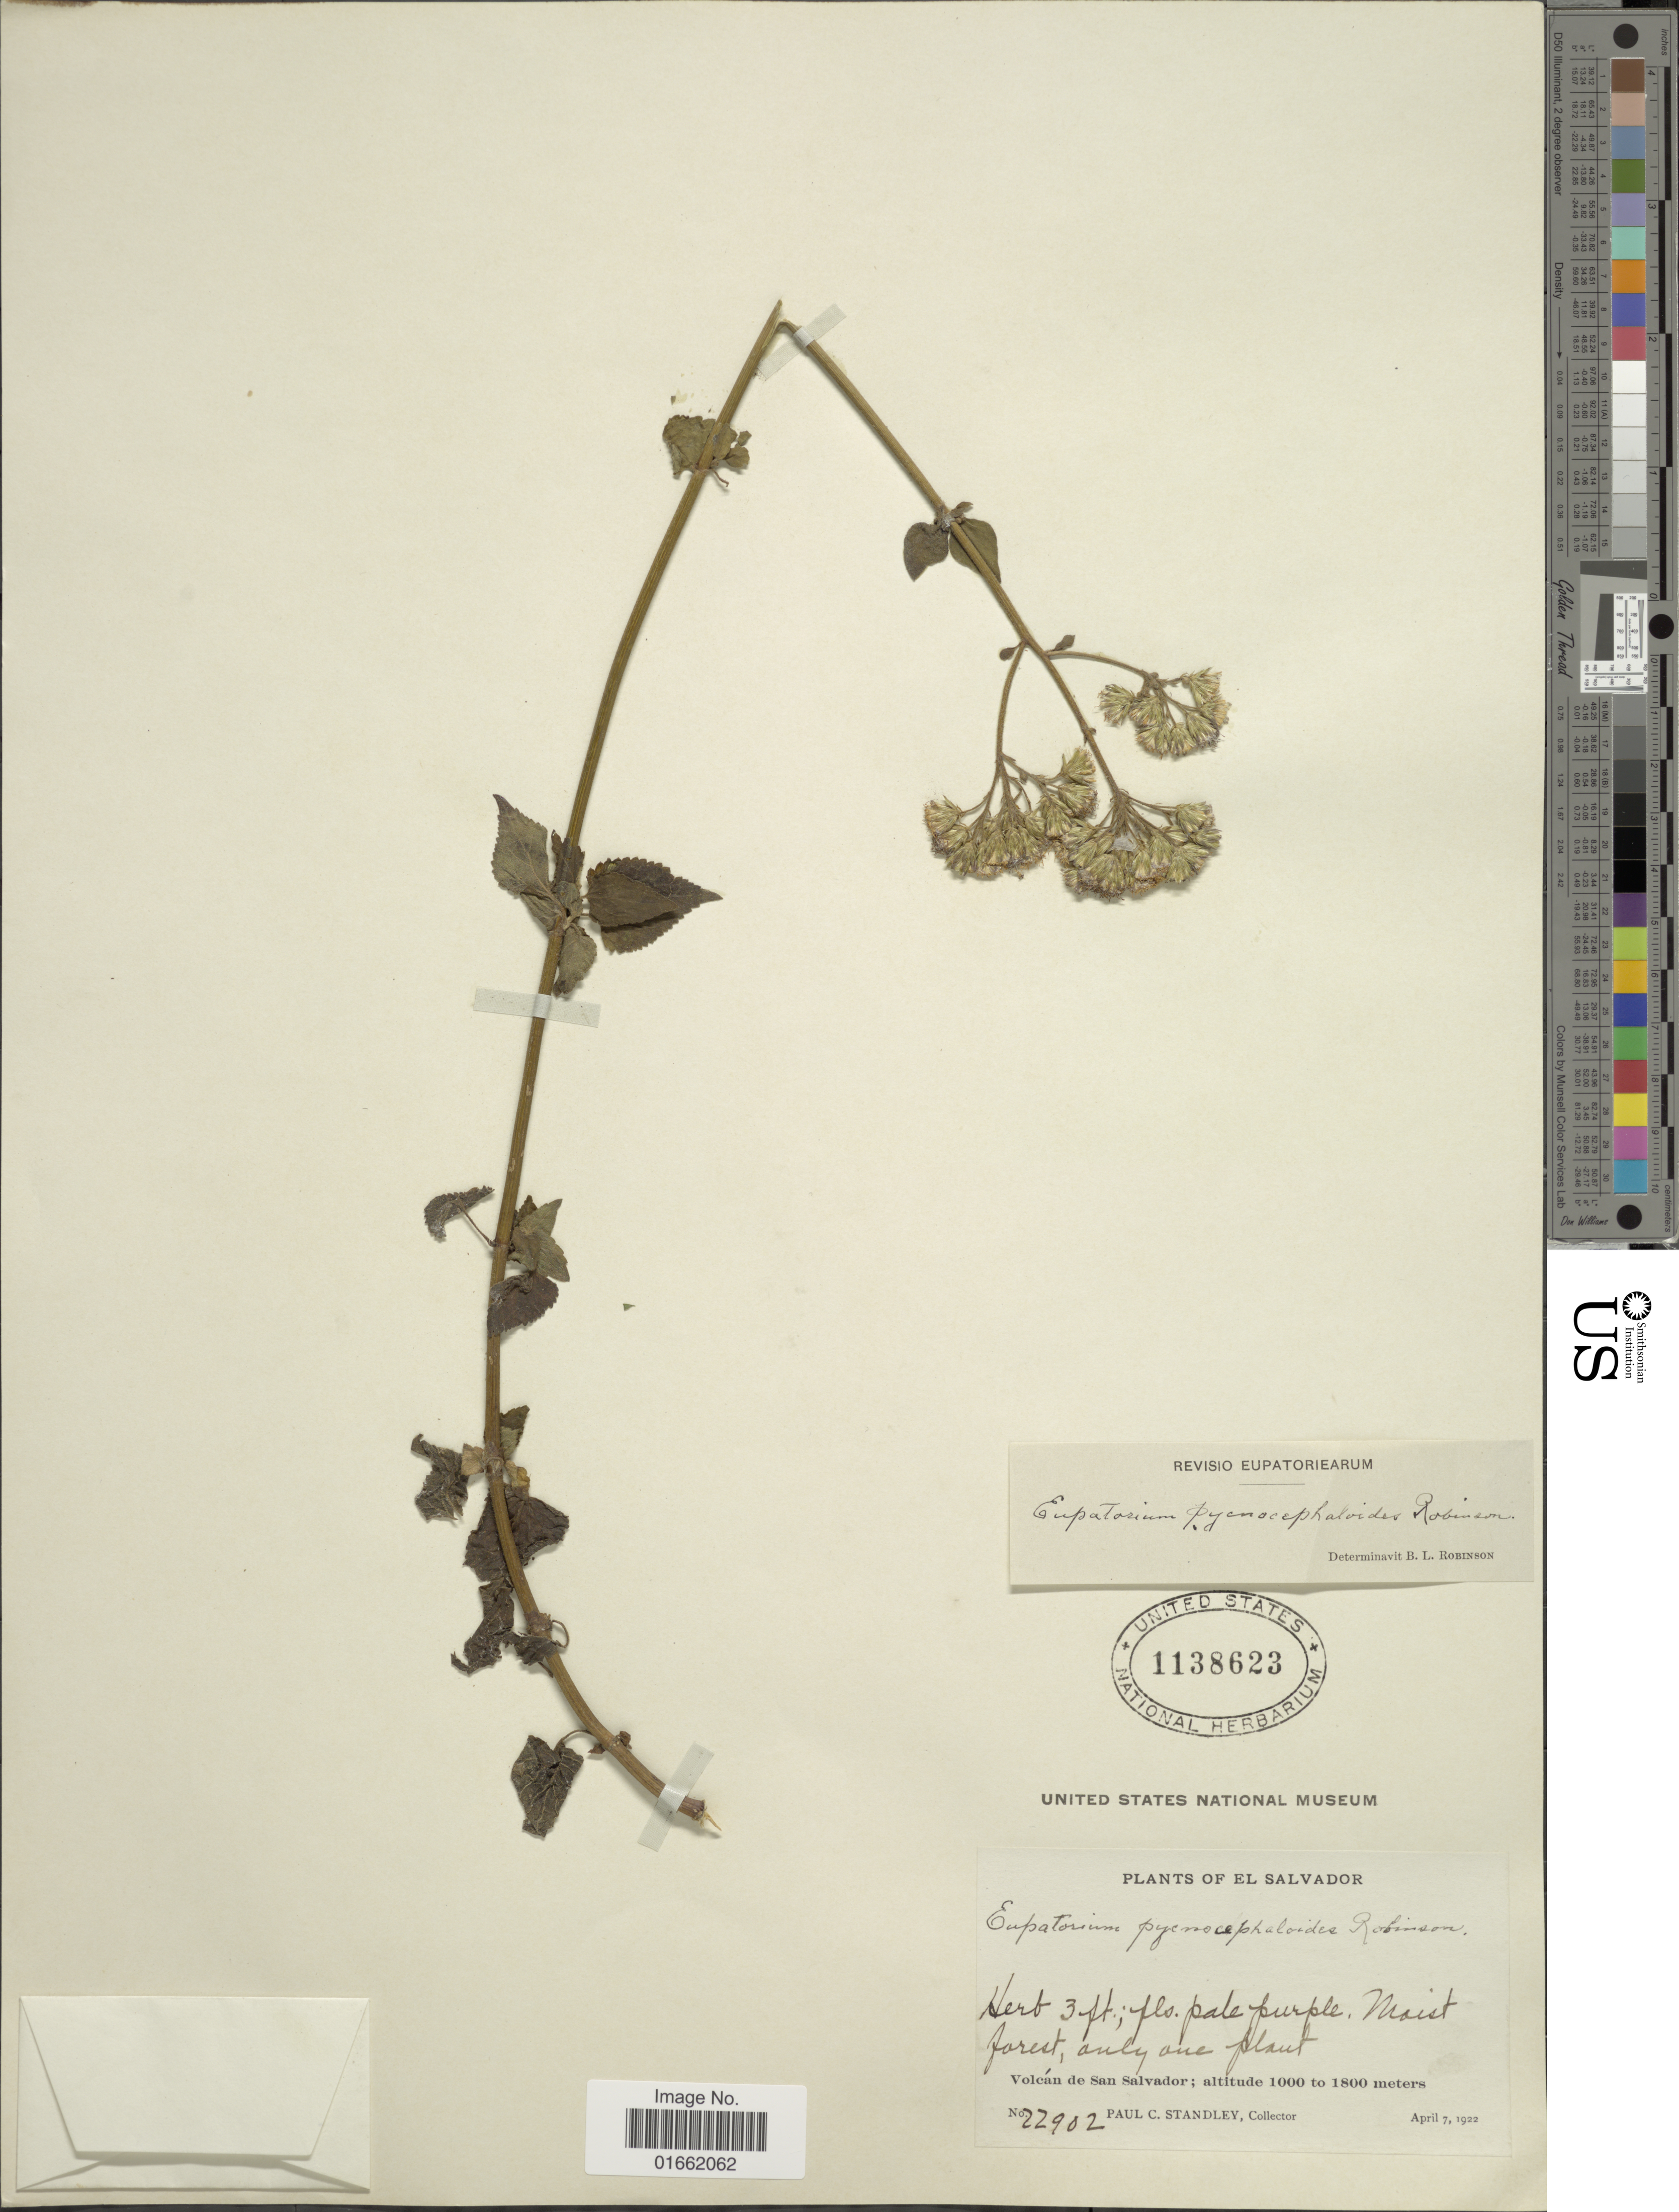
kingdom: Plantae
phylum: Tracheophyta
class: Magnoliopsida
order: Asterales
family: Asteraceae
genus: Fleischmannia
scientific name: Fleischmannia pycnocephaloides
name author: (B.L. Rob.) R.M. King & H. Rob.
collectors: P. C. Standley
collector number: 22902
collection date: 1922-04-07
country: El Salvador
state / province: San Salvador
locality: Volcán de San Salvador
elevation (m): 1000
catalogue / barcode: US 1138623